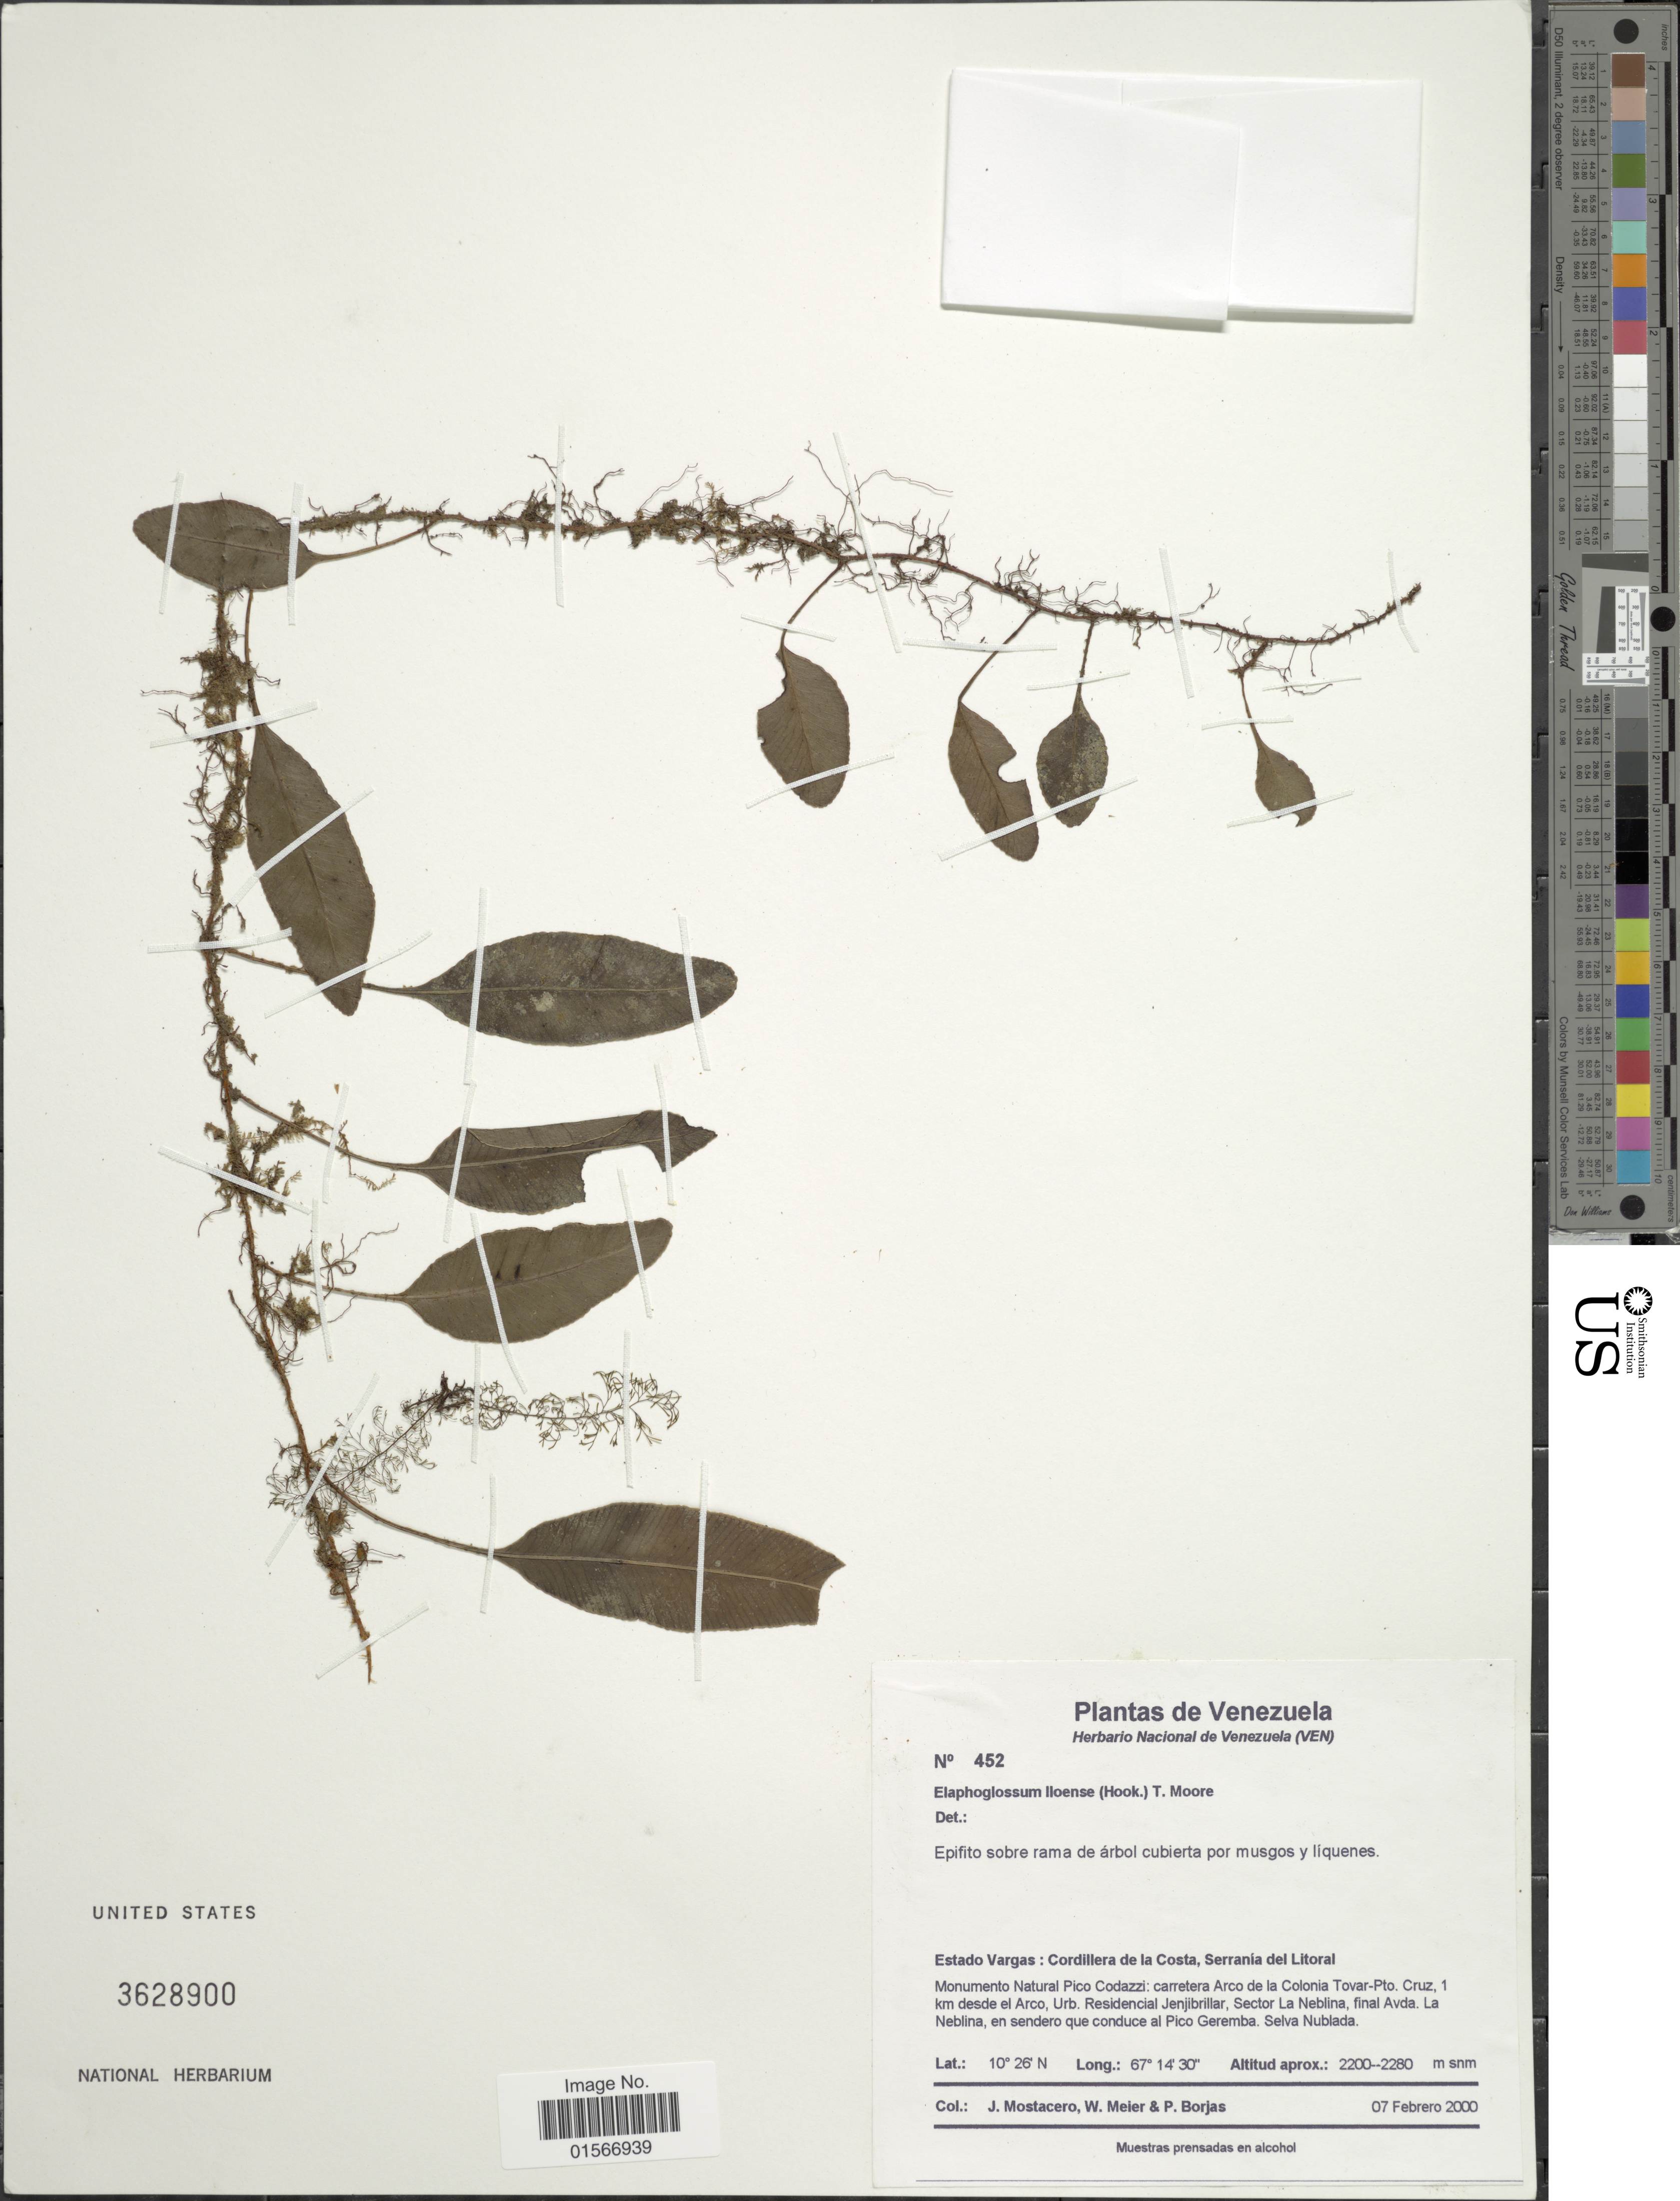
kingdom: Plantae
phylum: Tracheophyta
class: Polypodiopsida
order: Polypodiales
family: Dryopteridaceae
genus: Elaphoglossum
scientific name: Elaphoglossum lloense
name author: (Hook.) T. Moore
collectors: J. Mostacero, W. Meier & P. Borjas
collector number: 452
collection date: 2000-02-07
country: Venezuela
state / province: Vargas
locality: Cordillera de la Costa, Serrania del Litoral, Monumento Natural Pico Codazzi: carretera Arco de la Colonia Tovar-Pto. Cruz, 1 km desde el Arco, Urb. Residencial Jenjibrillar, Sector La Neblina, final Avda. La Neblina, en sendero que conduce al Pico Geremba. Selva Nubalda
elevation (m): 2200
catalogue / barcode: US 3628900